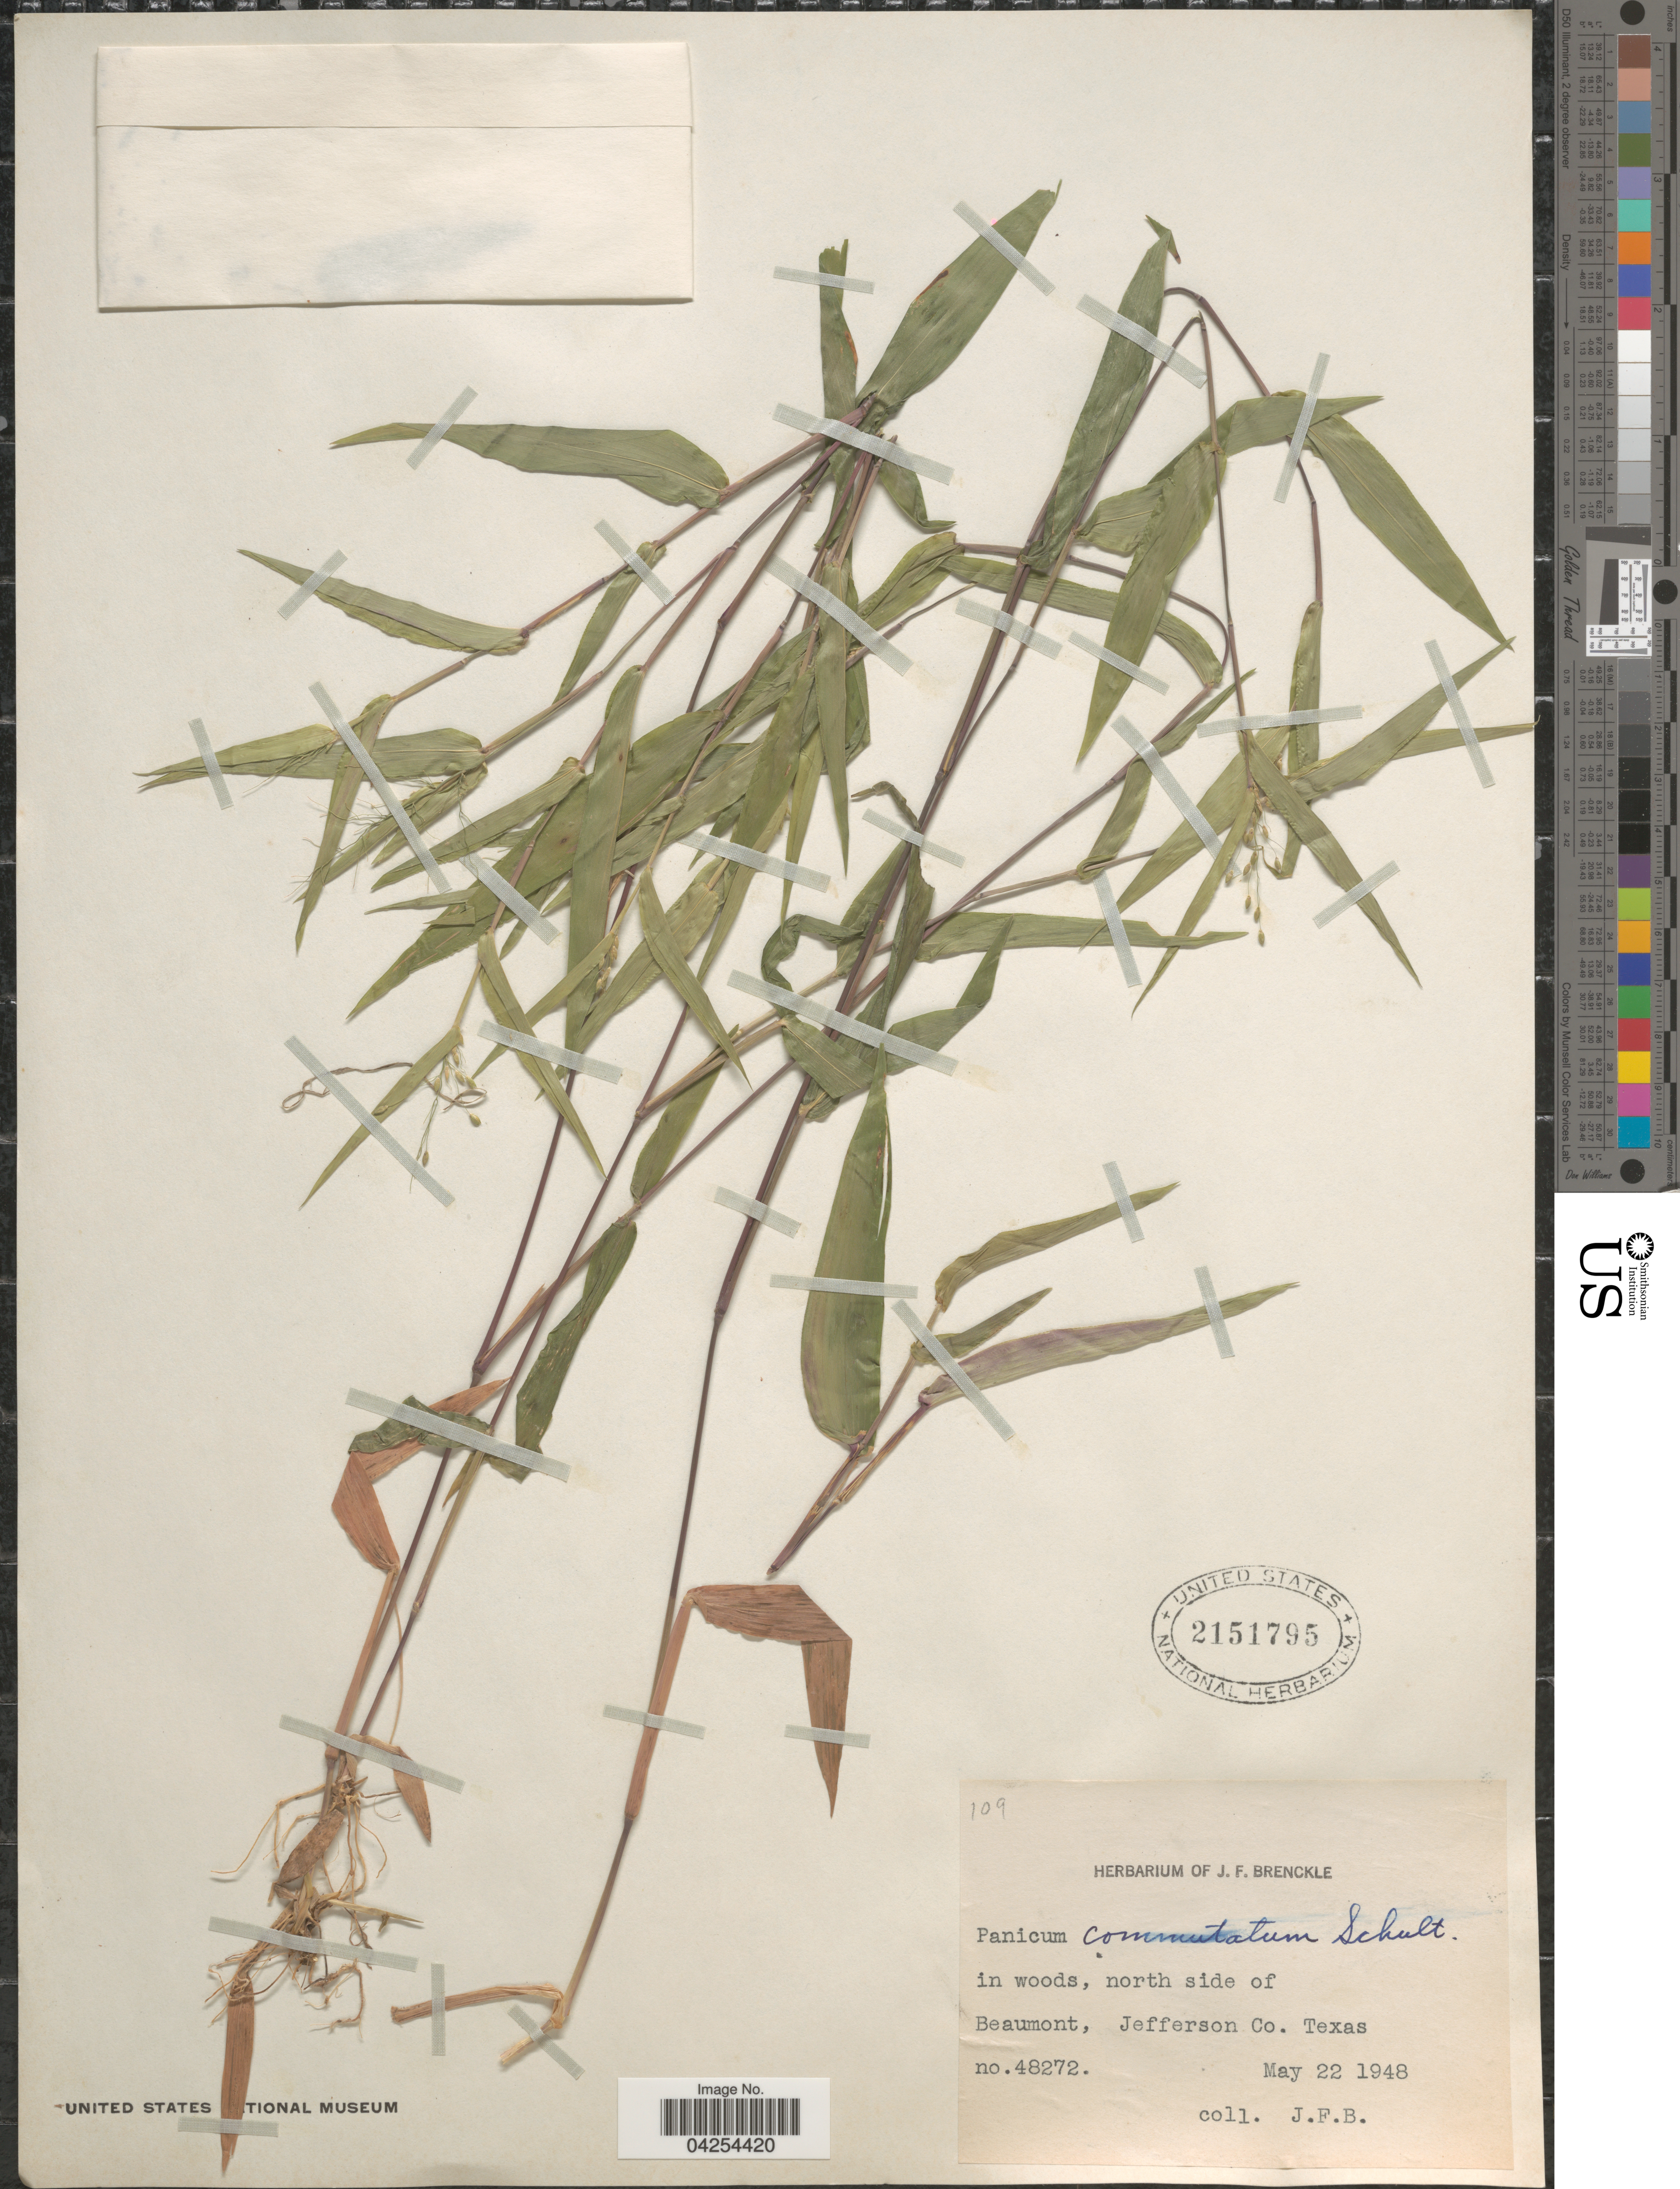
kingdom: Plantae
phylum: Tracheophyta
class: Liliopsida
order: Poales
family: Poaceae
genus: Dichanthelium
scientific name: Dichanthelium commutatum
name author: (Schult.) Gould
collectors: J. Brenckle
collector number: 48272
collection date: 1948-05-22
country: United States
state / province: Texas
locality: In woods, north side of Beaumont, Jefferson Co.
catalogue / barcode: US 2151795